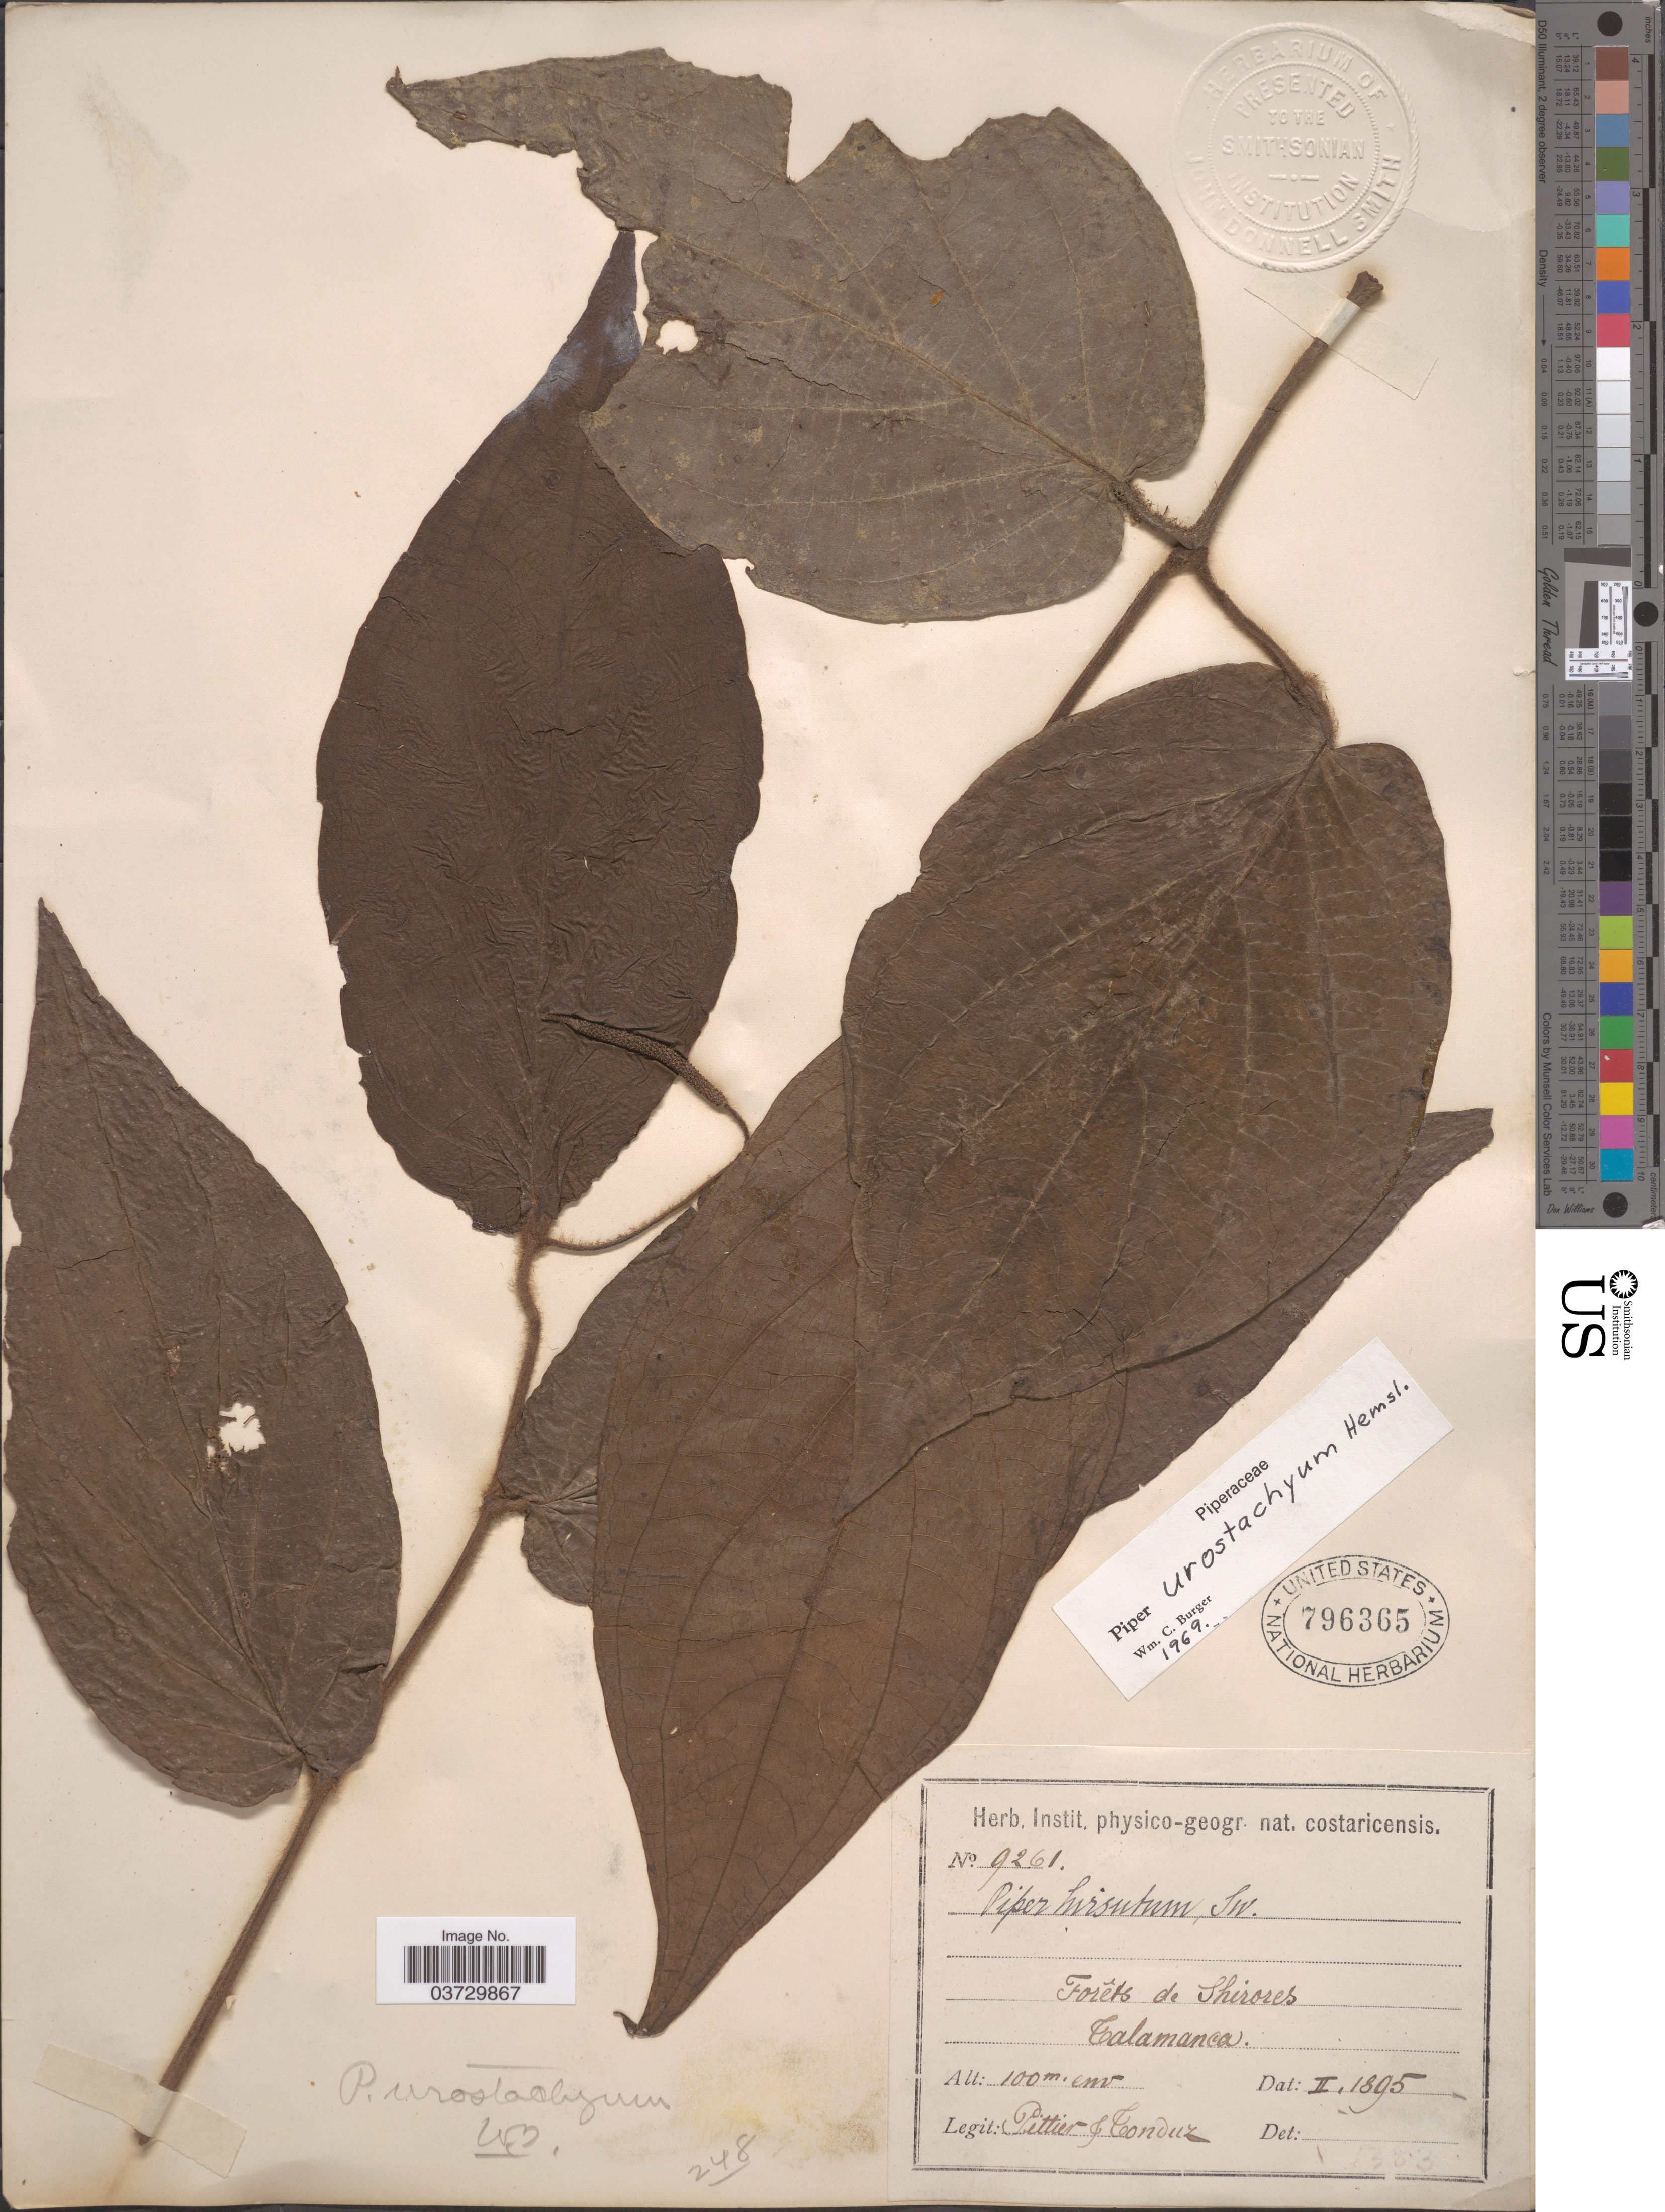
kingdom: Plantae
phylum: Tracheophyta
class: Magnoliopsida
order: Piperales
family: Piperaceae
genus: Piper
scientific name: Piper urostachyum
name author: Hemsl.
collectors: Pittier, -- & Tonduz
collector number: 9261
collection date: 1895-02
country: Costa Rica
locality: Forêts de Shirores, Talamanca.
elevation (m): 100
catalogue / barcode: US 796365